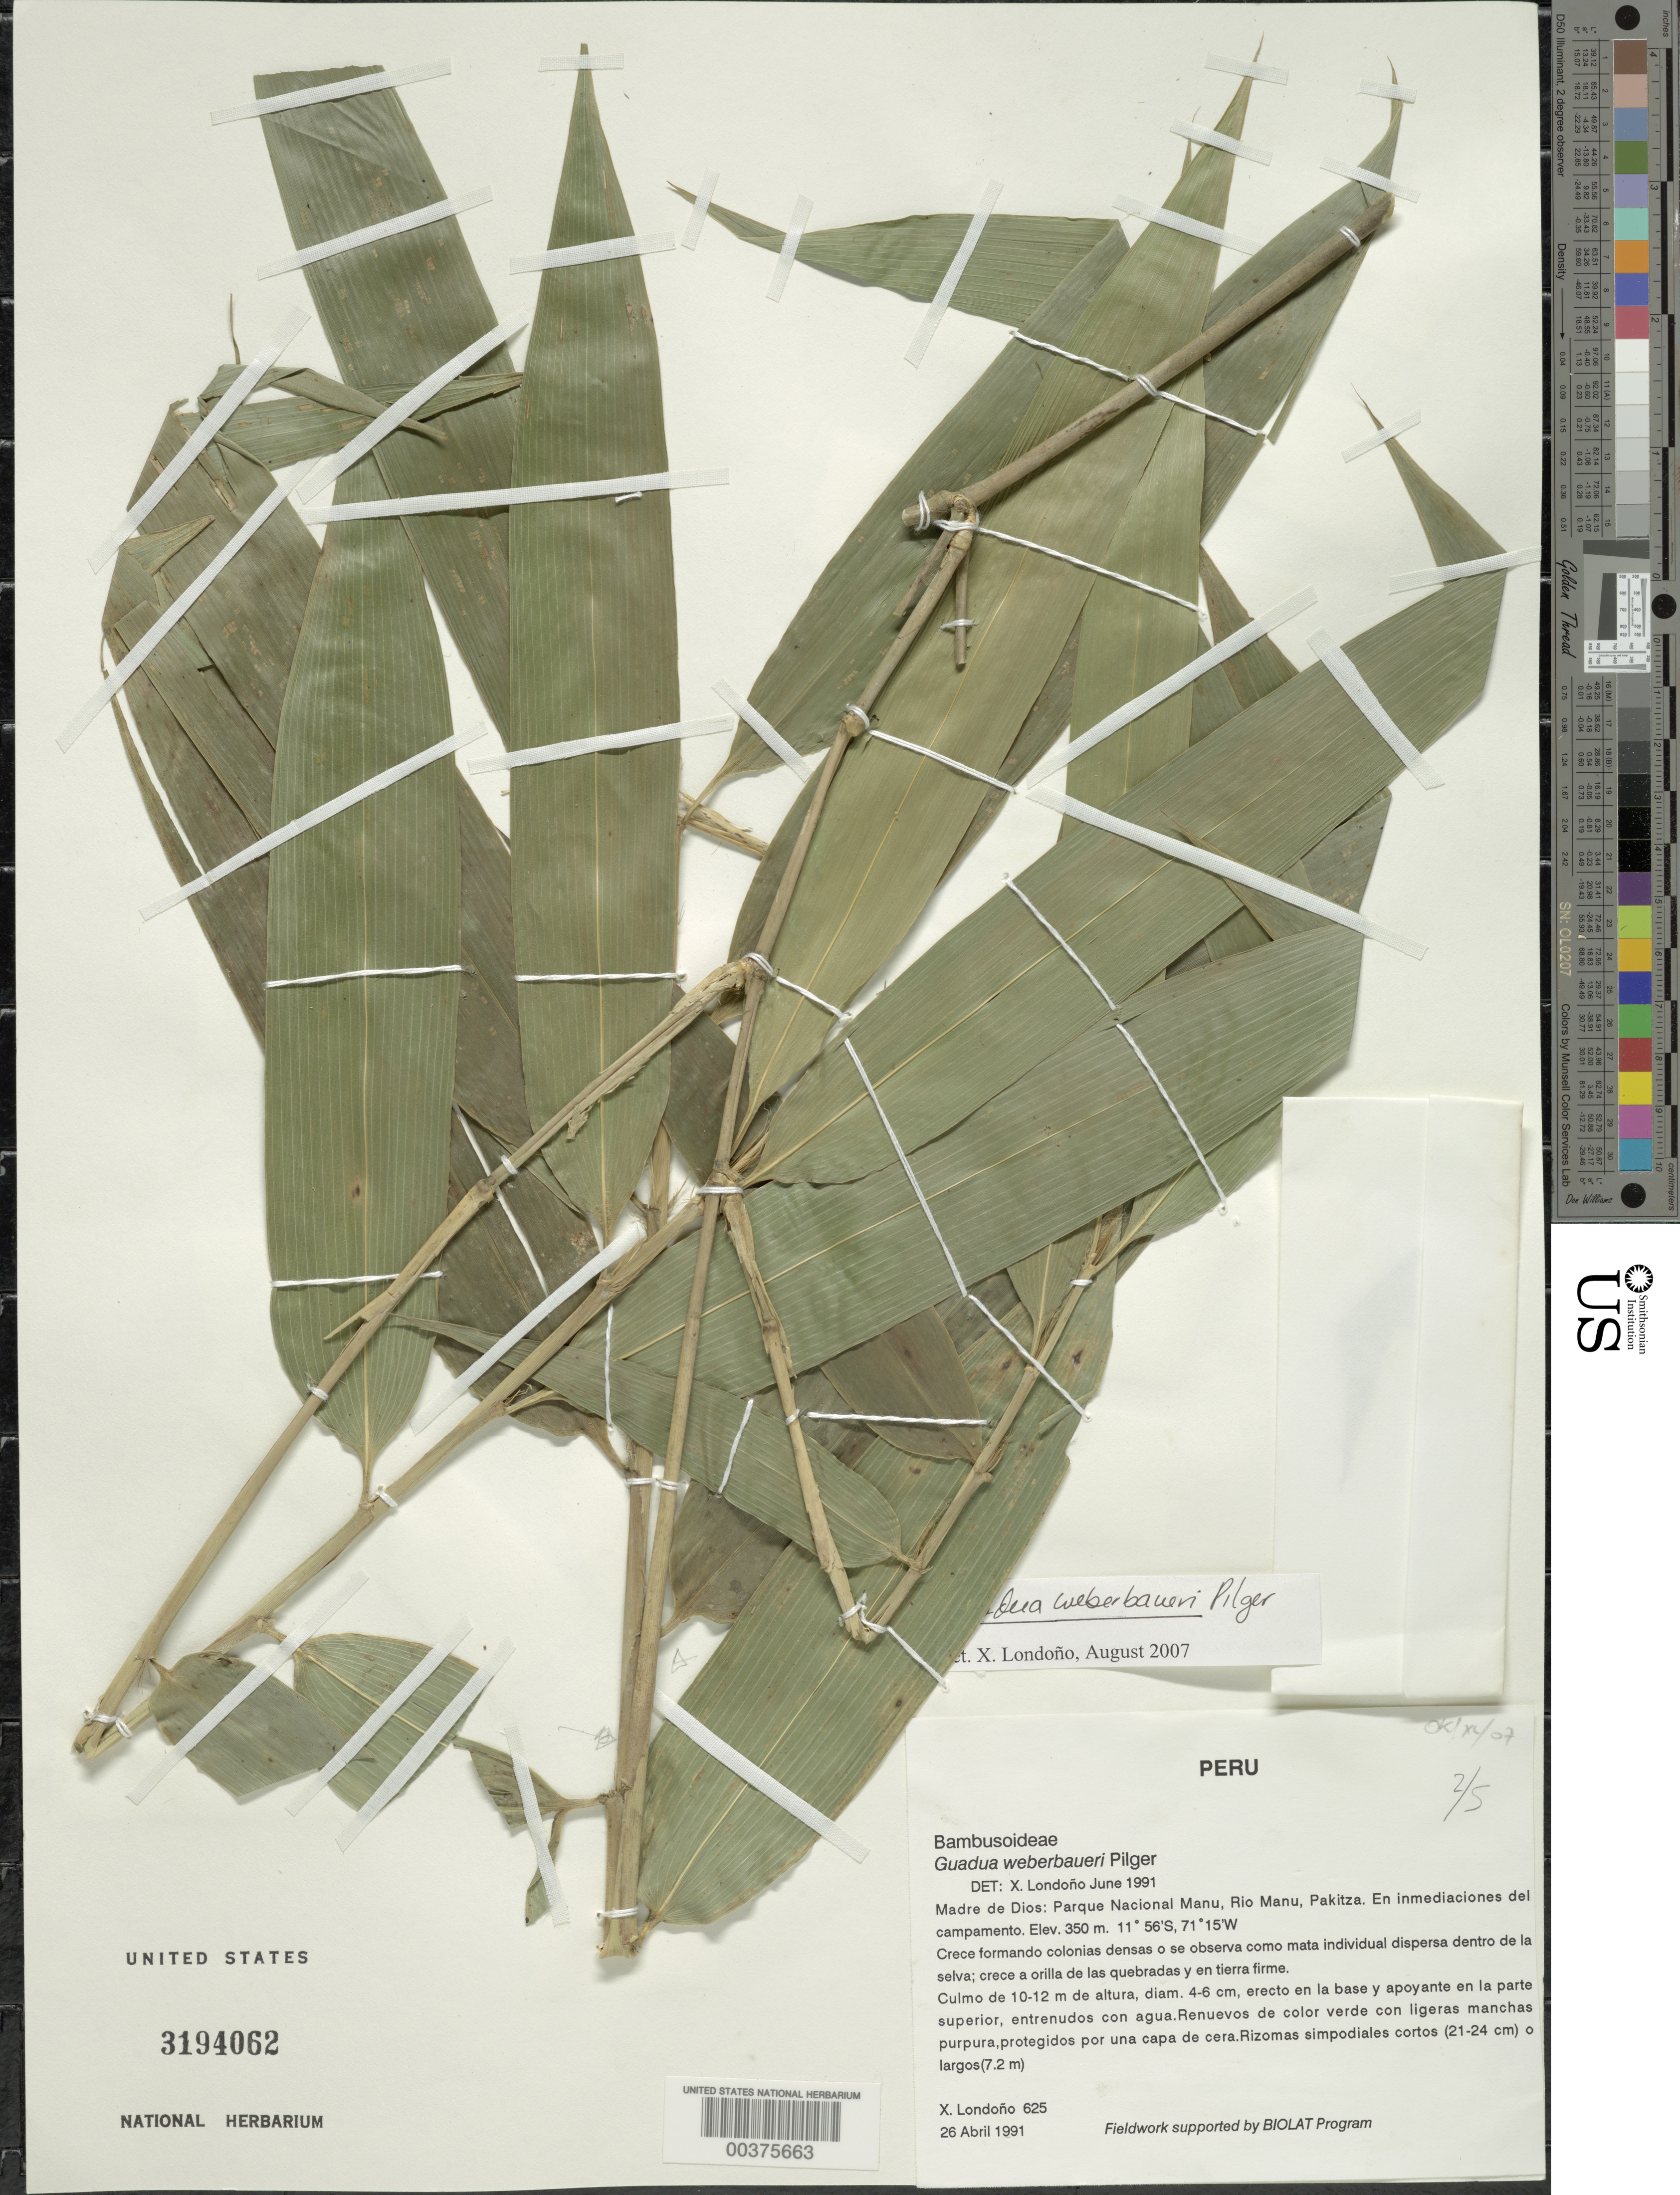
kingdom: Plantae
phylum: Tracheophyta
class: Liliopsida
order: Poales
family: Poaceae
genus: Guadua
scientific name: Guadua weberbaueri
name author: Pilg.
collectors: X. Londoño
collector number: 625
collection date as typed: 26 Apr 1991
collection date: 1991-04-26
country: Peru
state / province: Madre de Dios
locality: Parque nacional manu, rio manu, pakitza; en inmediaciones del campamento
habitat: Selva; creace a orilla de las quebradas y en tierra firme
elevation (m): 350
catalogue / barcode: US 3194062